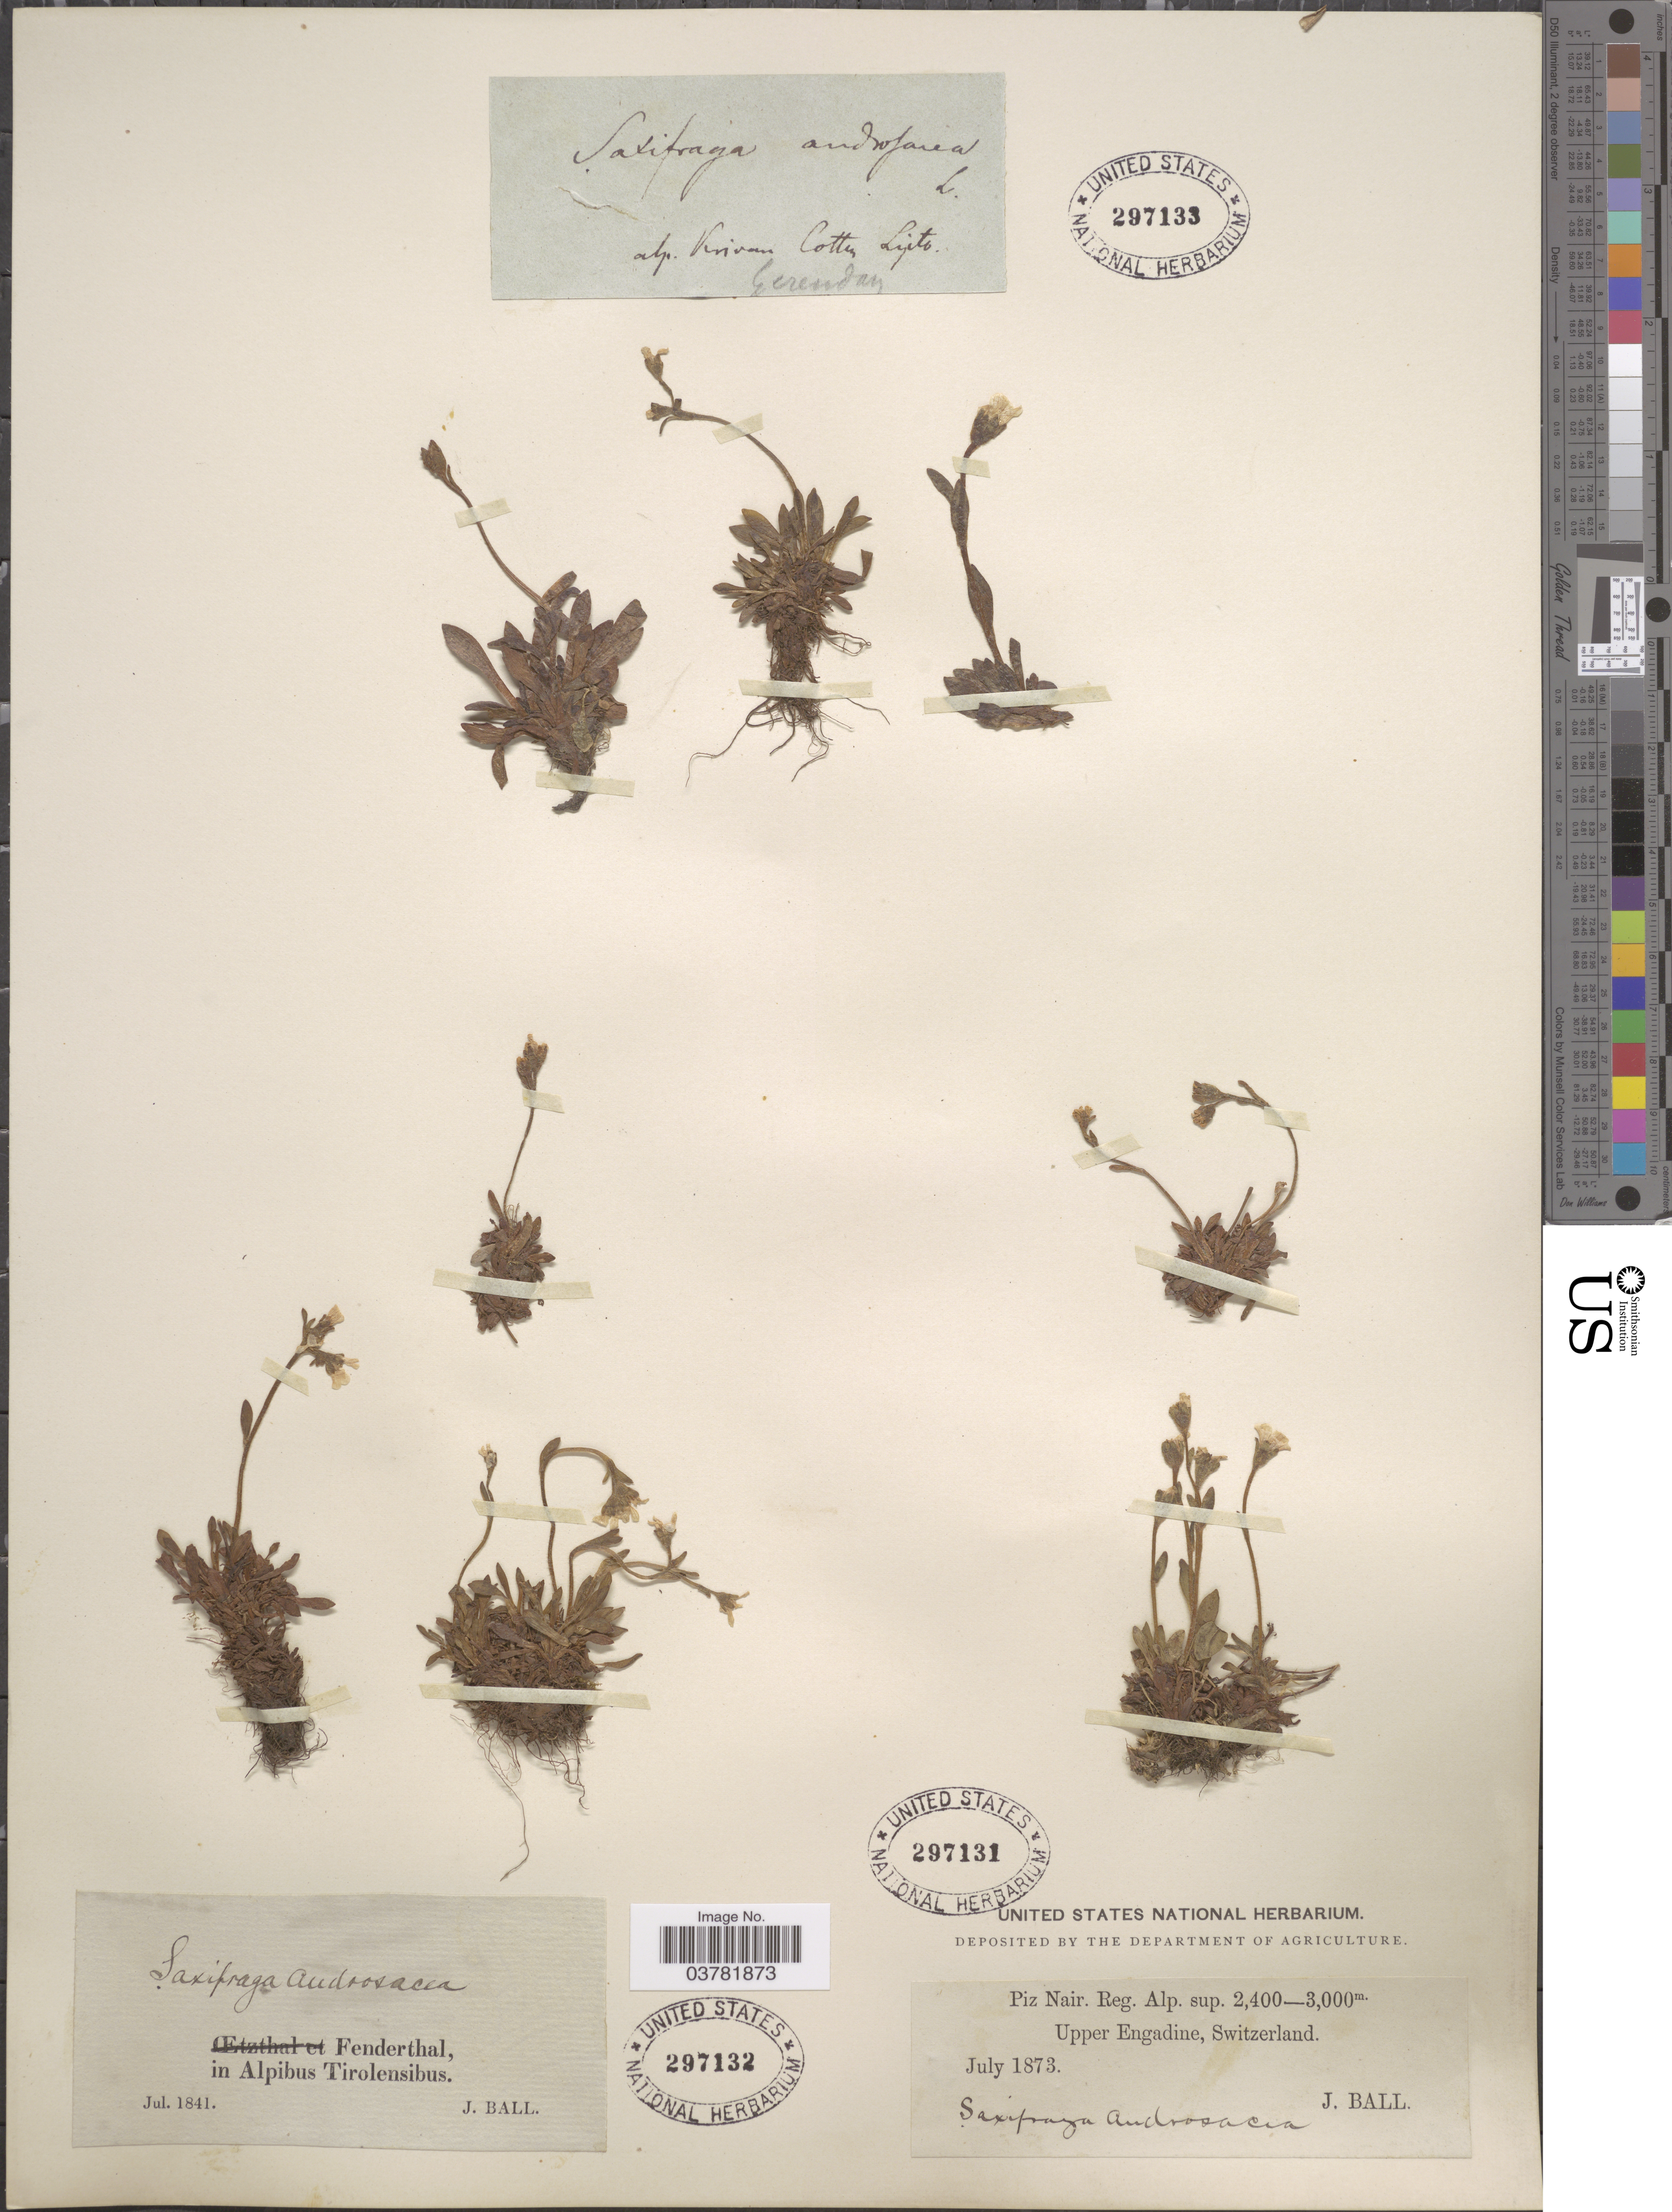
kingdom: Plantae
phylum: Tracheophyta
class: Magnoliopsida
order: Saxifragales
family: Saxifragaceae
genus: Saxifraga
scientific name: Saxifraga androsacea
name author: L.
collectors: Gerenday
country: Slovakia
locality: Alp. Krivan Cotton [interpreted] Lipto.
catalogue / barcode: US 297133-3